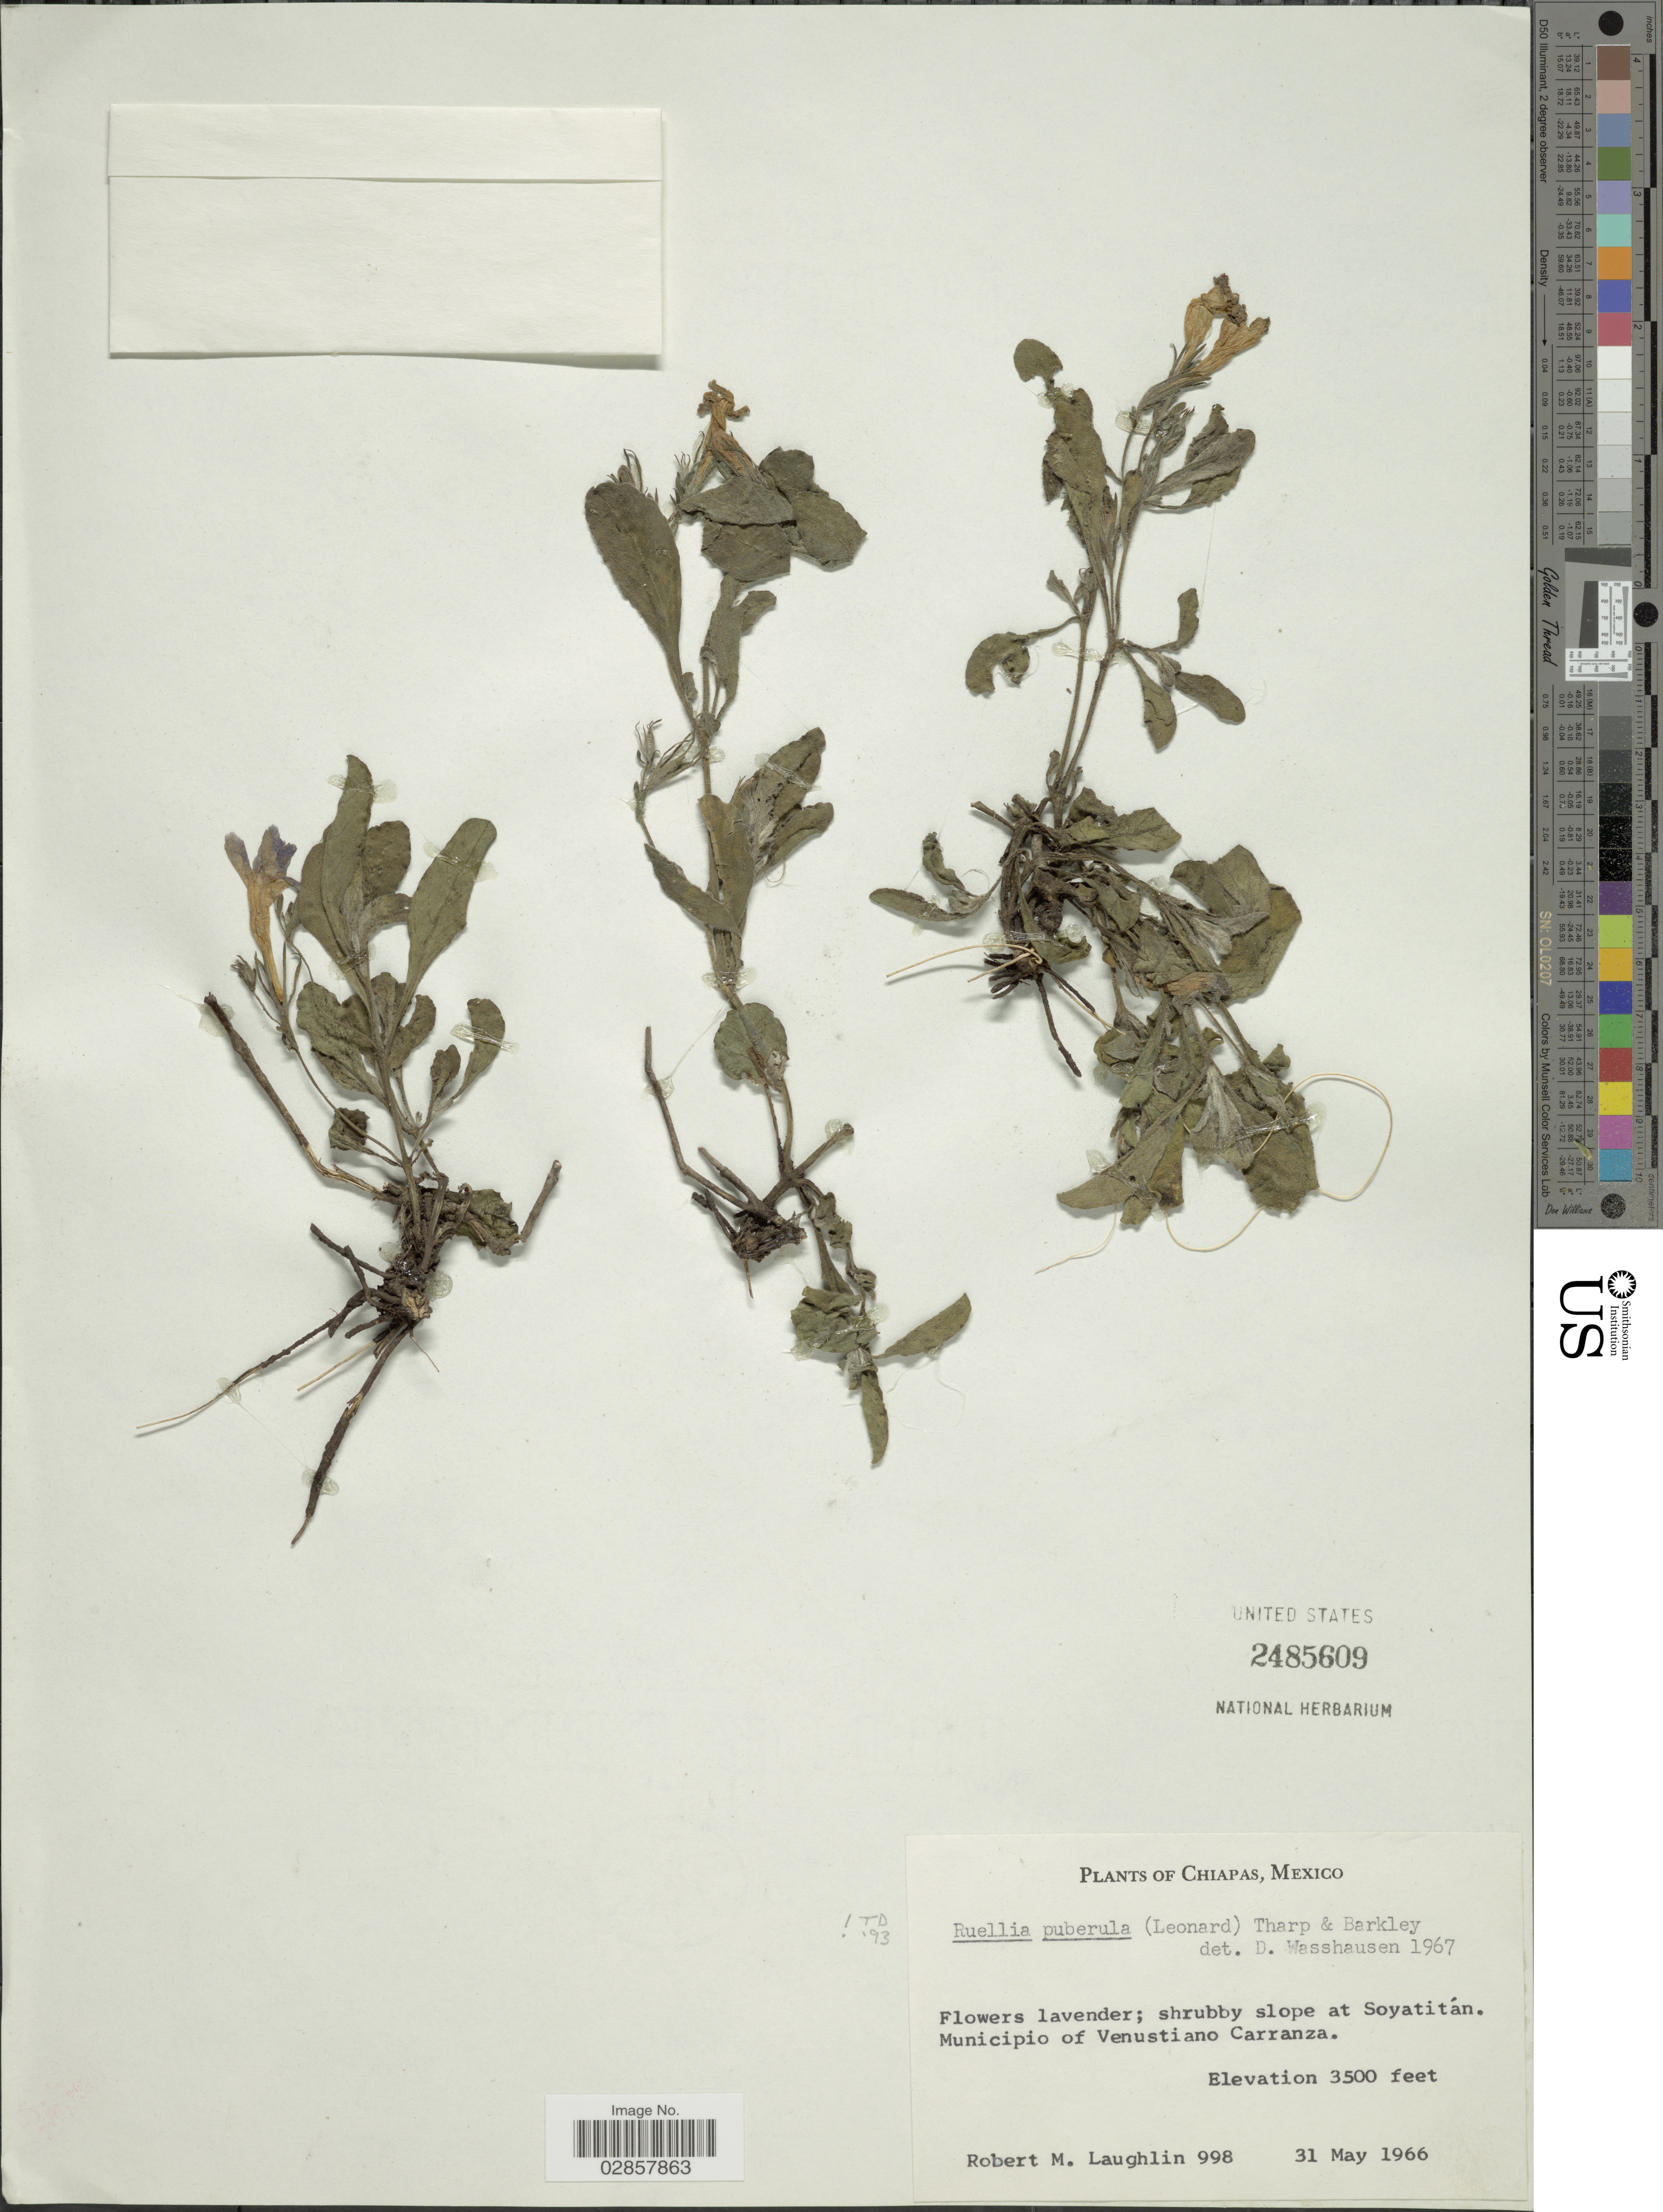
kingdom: Plantae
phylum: Tracheophyta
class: Magnoliopsida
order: Lamiales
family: Acanthaceae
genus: Ruellia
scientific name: Ruellia nudiflora var. puberula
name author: Leonard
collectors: R. M. Laughlin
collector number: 998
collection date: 1966-05-31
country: Mexico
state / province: Chiapas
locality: Shrubby slope at Soyatitán. Municipio of Venustiano Carranza.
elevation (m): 1067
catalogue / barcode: US 2485609